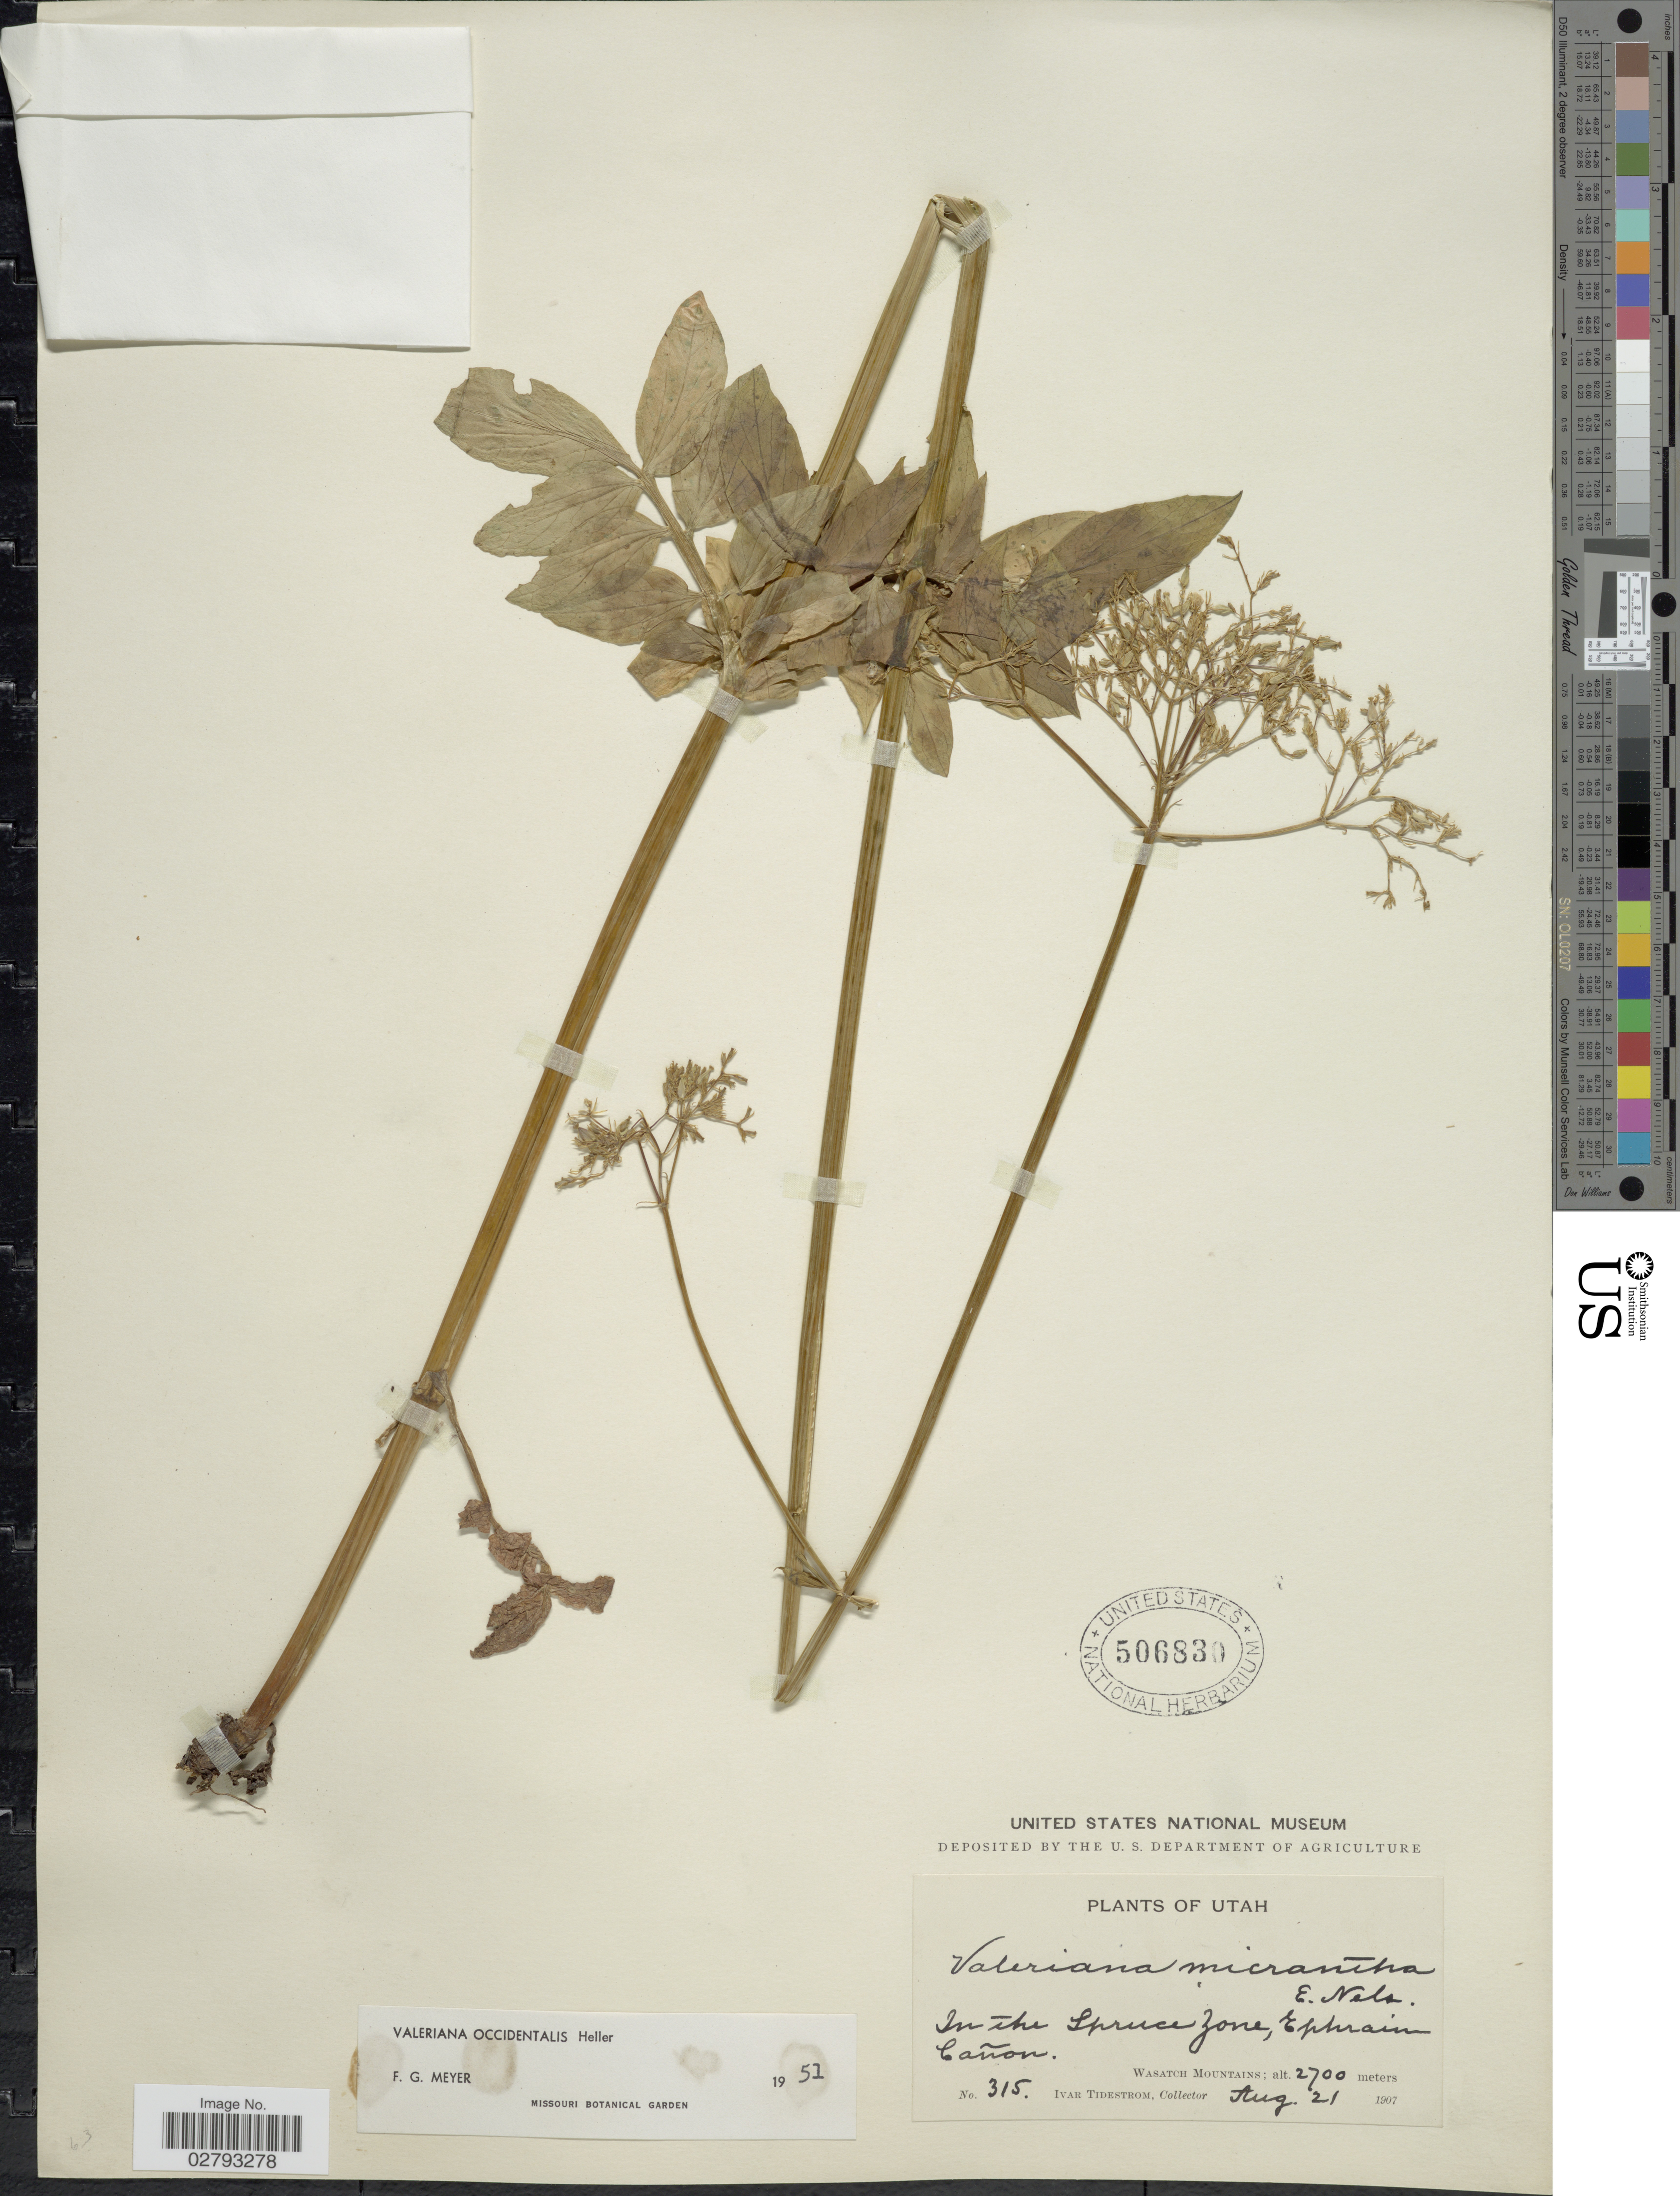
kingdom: Plantae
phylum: Tracheophyta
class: Magnoliopsida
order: Dipsacales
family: Caprifoliaceae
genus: Valeriana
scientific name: Valeriana occidentalis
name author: A. Heller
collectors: I. F. Tidestrom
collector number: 315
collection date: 1907-08-21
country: United States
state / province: Utah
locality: In the Spruce Zone, Ephraim Cañon, Wasatch Mountains.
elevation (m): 2700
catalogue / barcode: US 506830